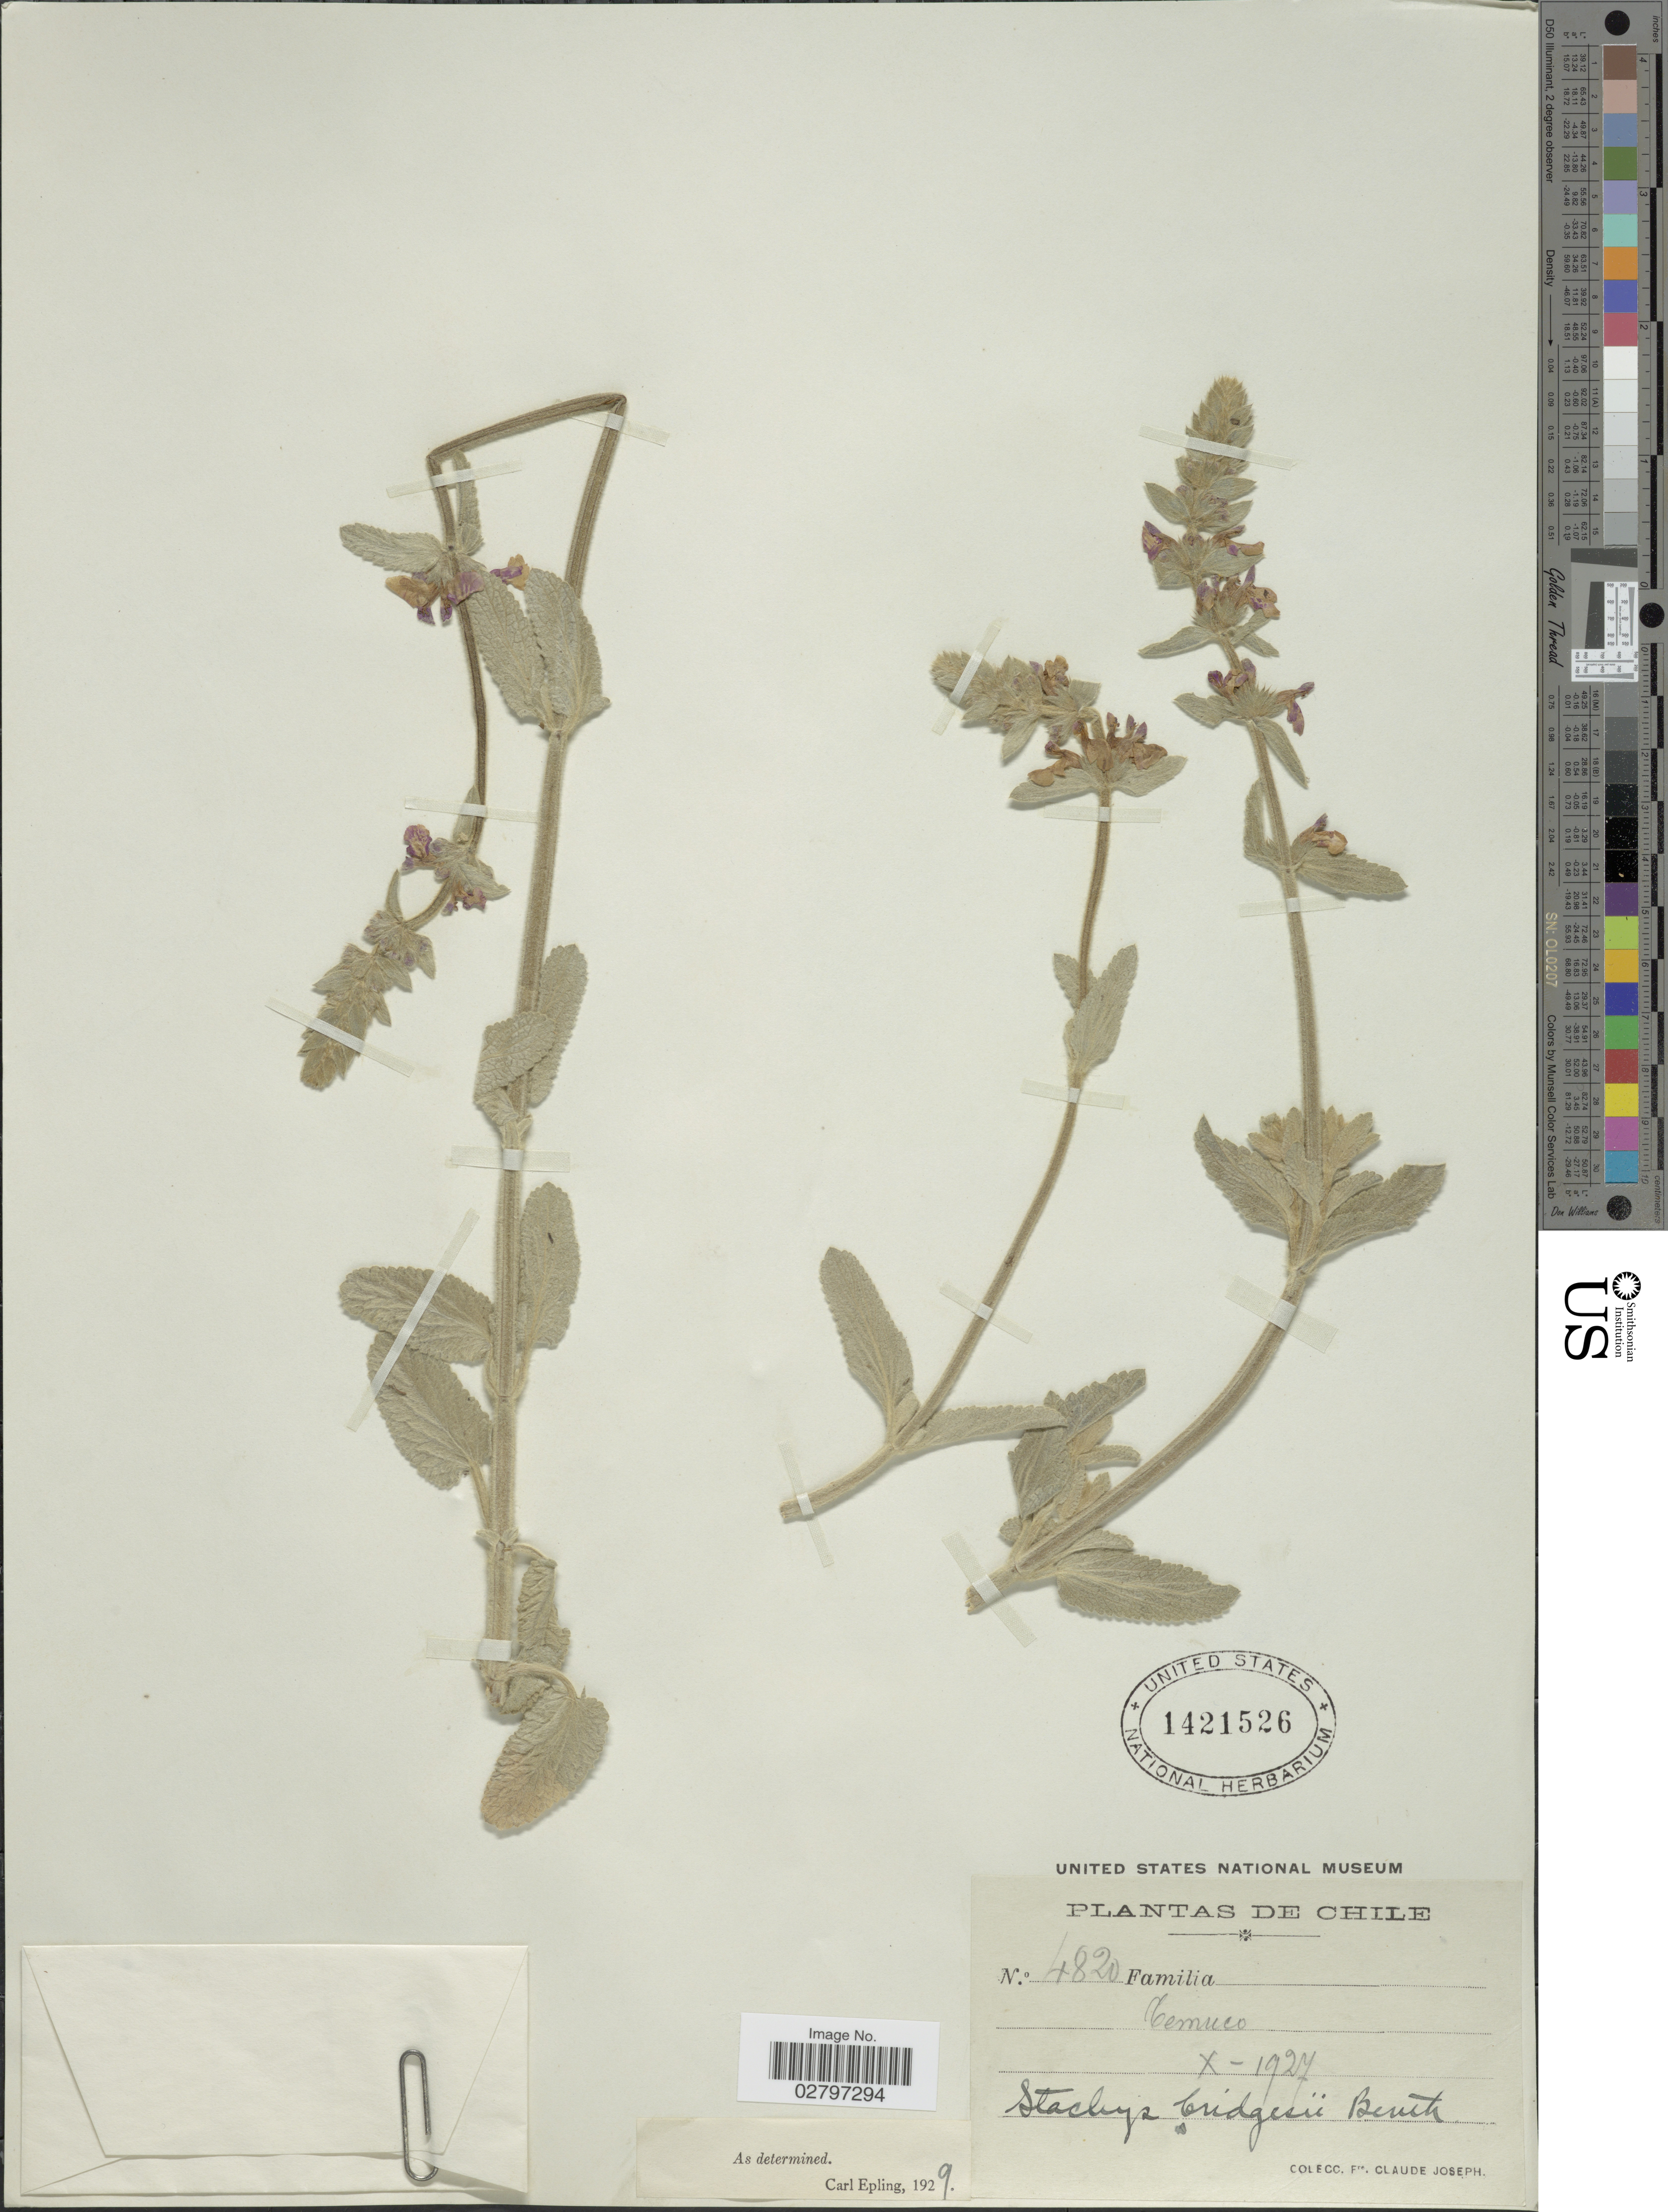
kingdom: Plantae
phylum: Tracheophyta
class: Magnoliopsida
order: Lamiales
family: Lamiaceae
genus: Stachys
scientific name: Stachys bridgesii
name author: Benth.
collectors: Bro. Claude-Joseph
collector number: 4820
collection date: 1927-10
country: Chile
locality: Temuco.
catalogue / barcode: US 1421526